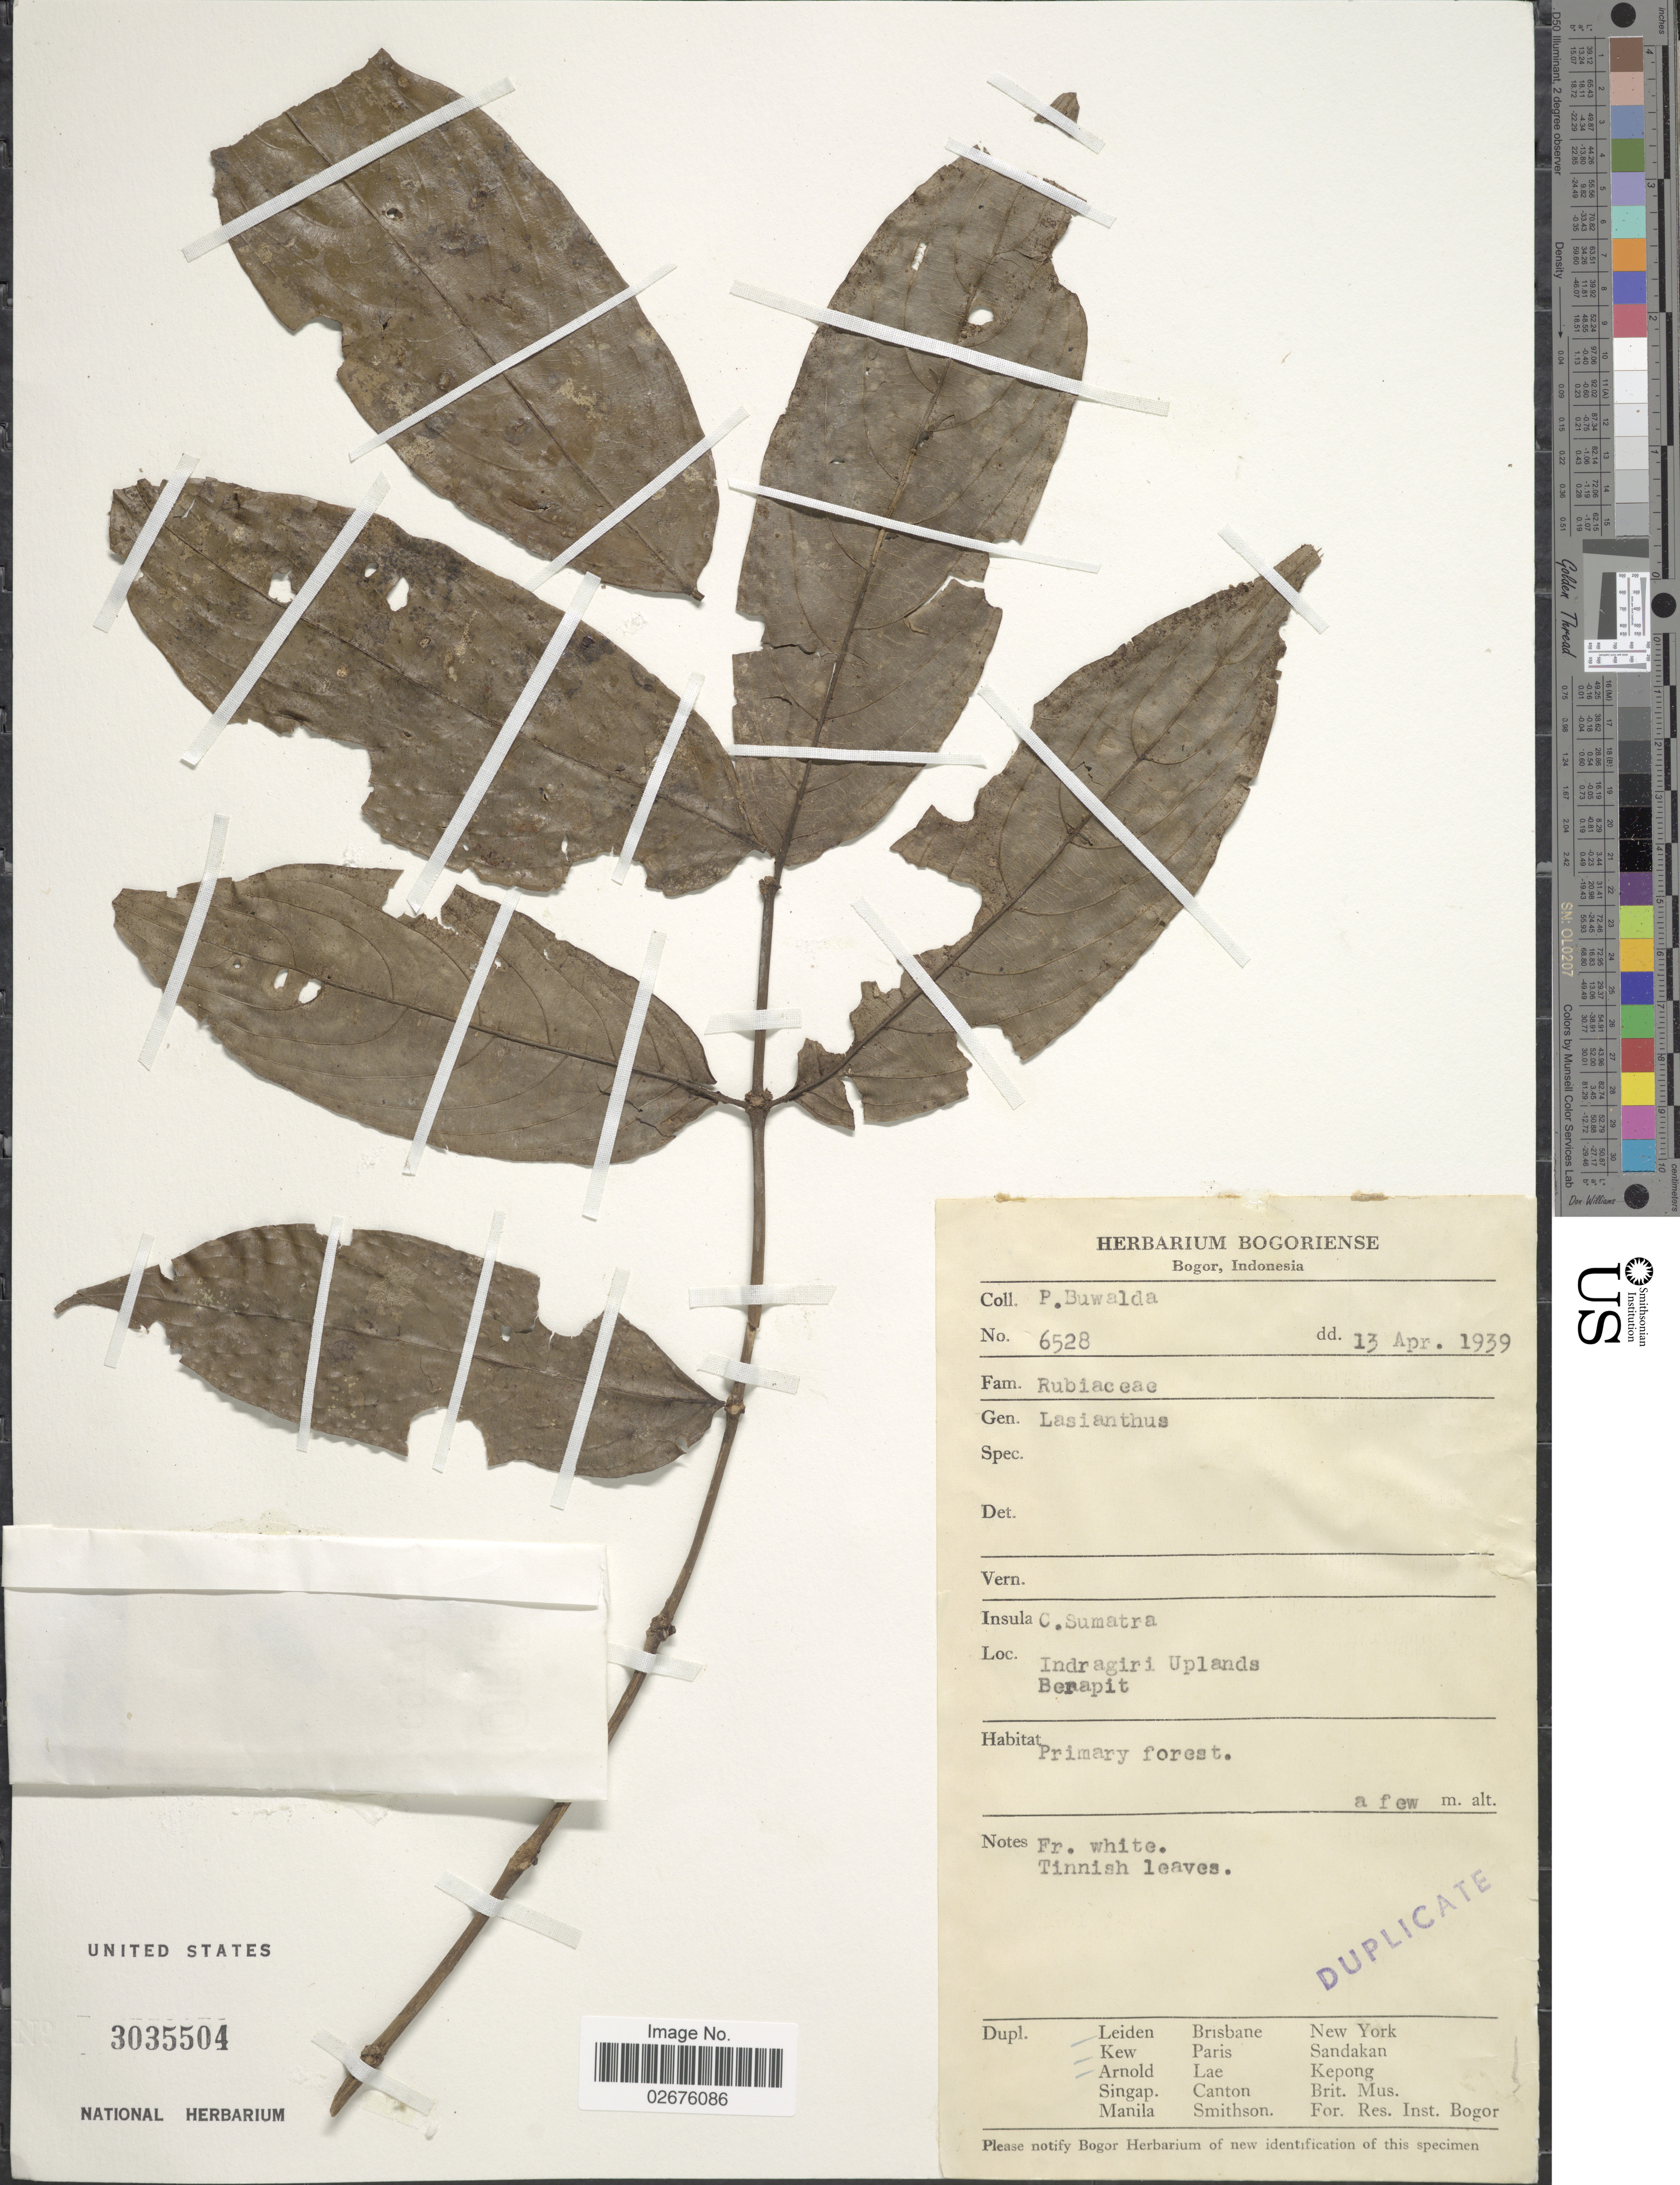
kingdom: Plantae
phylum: Tracheophyta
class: Magnoliopsida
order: Gentianales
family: Rubiaceae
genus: Lasianthus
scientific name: Lasianthus sp.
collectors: P. Buwalda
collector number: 6528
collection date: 1939-04-13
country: Indonesia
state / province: Sumatra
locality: C. Sumatra. Indragiri Uplands. Berapit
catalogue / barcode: US 3035504